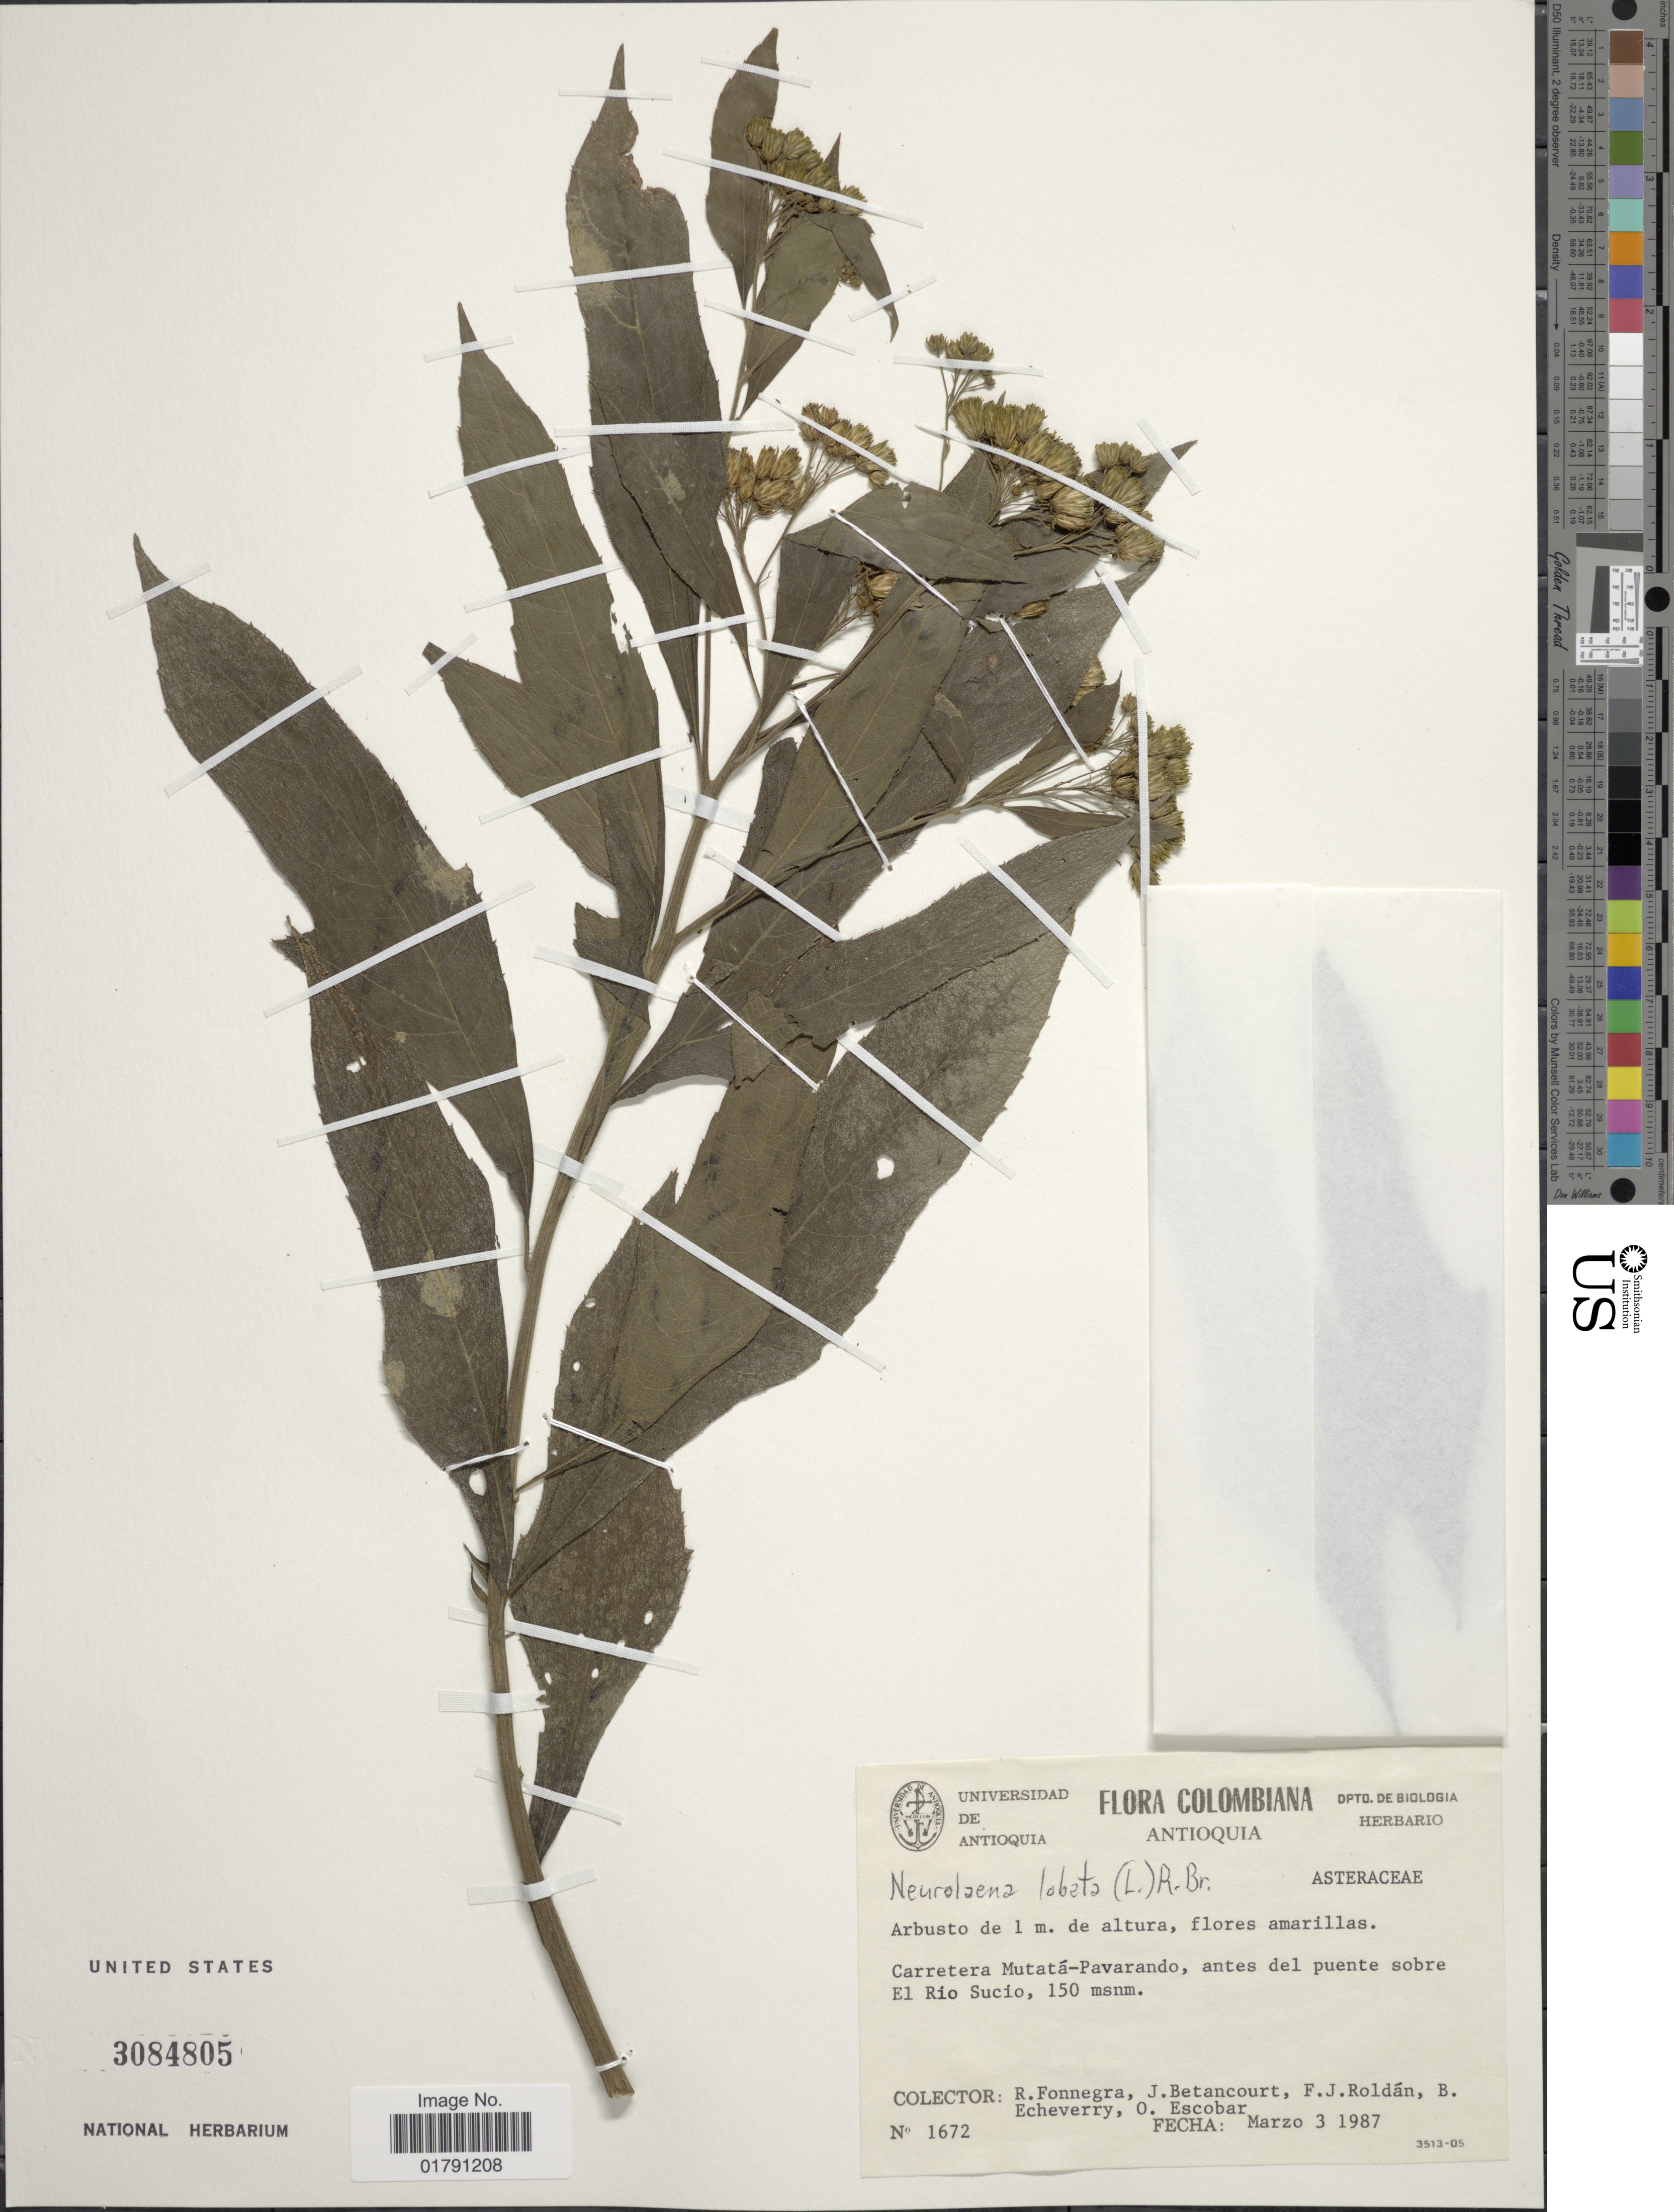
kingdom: Plantae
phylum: Tracheophyta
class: Magnoliopsida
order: Asterales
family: Asteraceae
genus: Neurolaena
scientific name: Neurolaena lobata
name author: (L.) R. Br. ex Cass.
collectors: R. Fonnegra, J. Betancourt, F. J. Roldán, B. Echeverry & O. D. Escobar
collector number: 1672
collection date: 1987-03-03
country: Colombia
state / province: Antioquia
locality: Carretera Mutata-Pavarando, antes del puente sobre El Rio Sucio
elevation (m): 150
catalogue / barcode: US 3084805